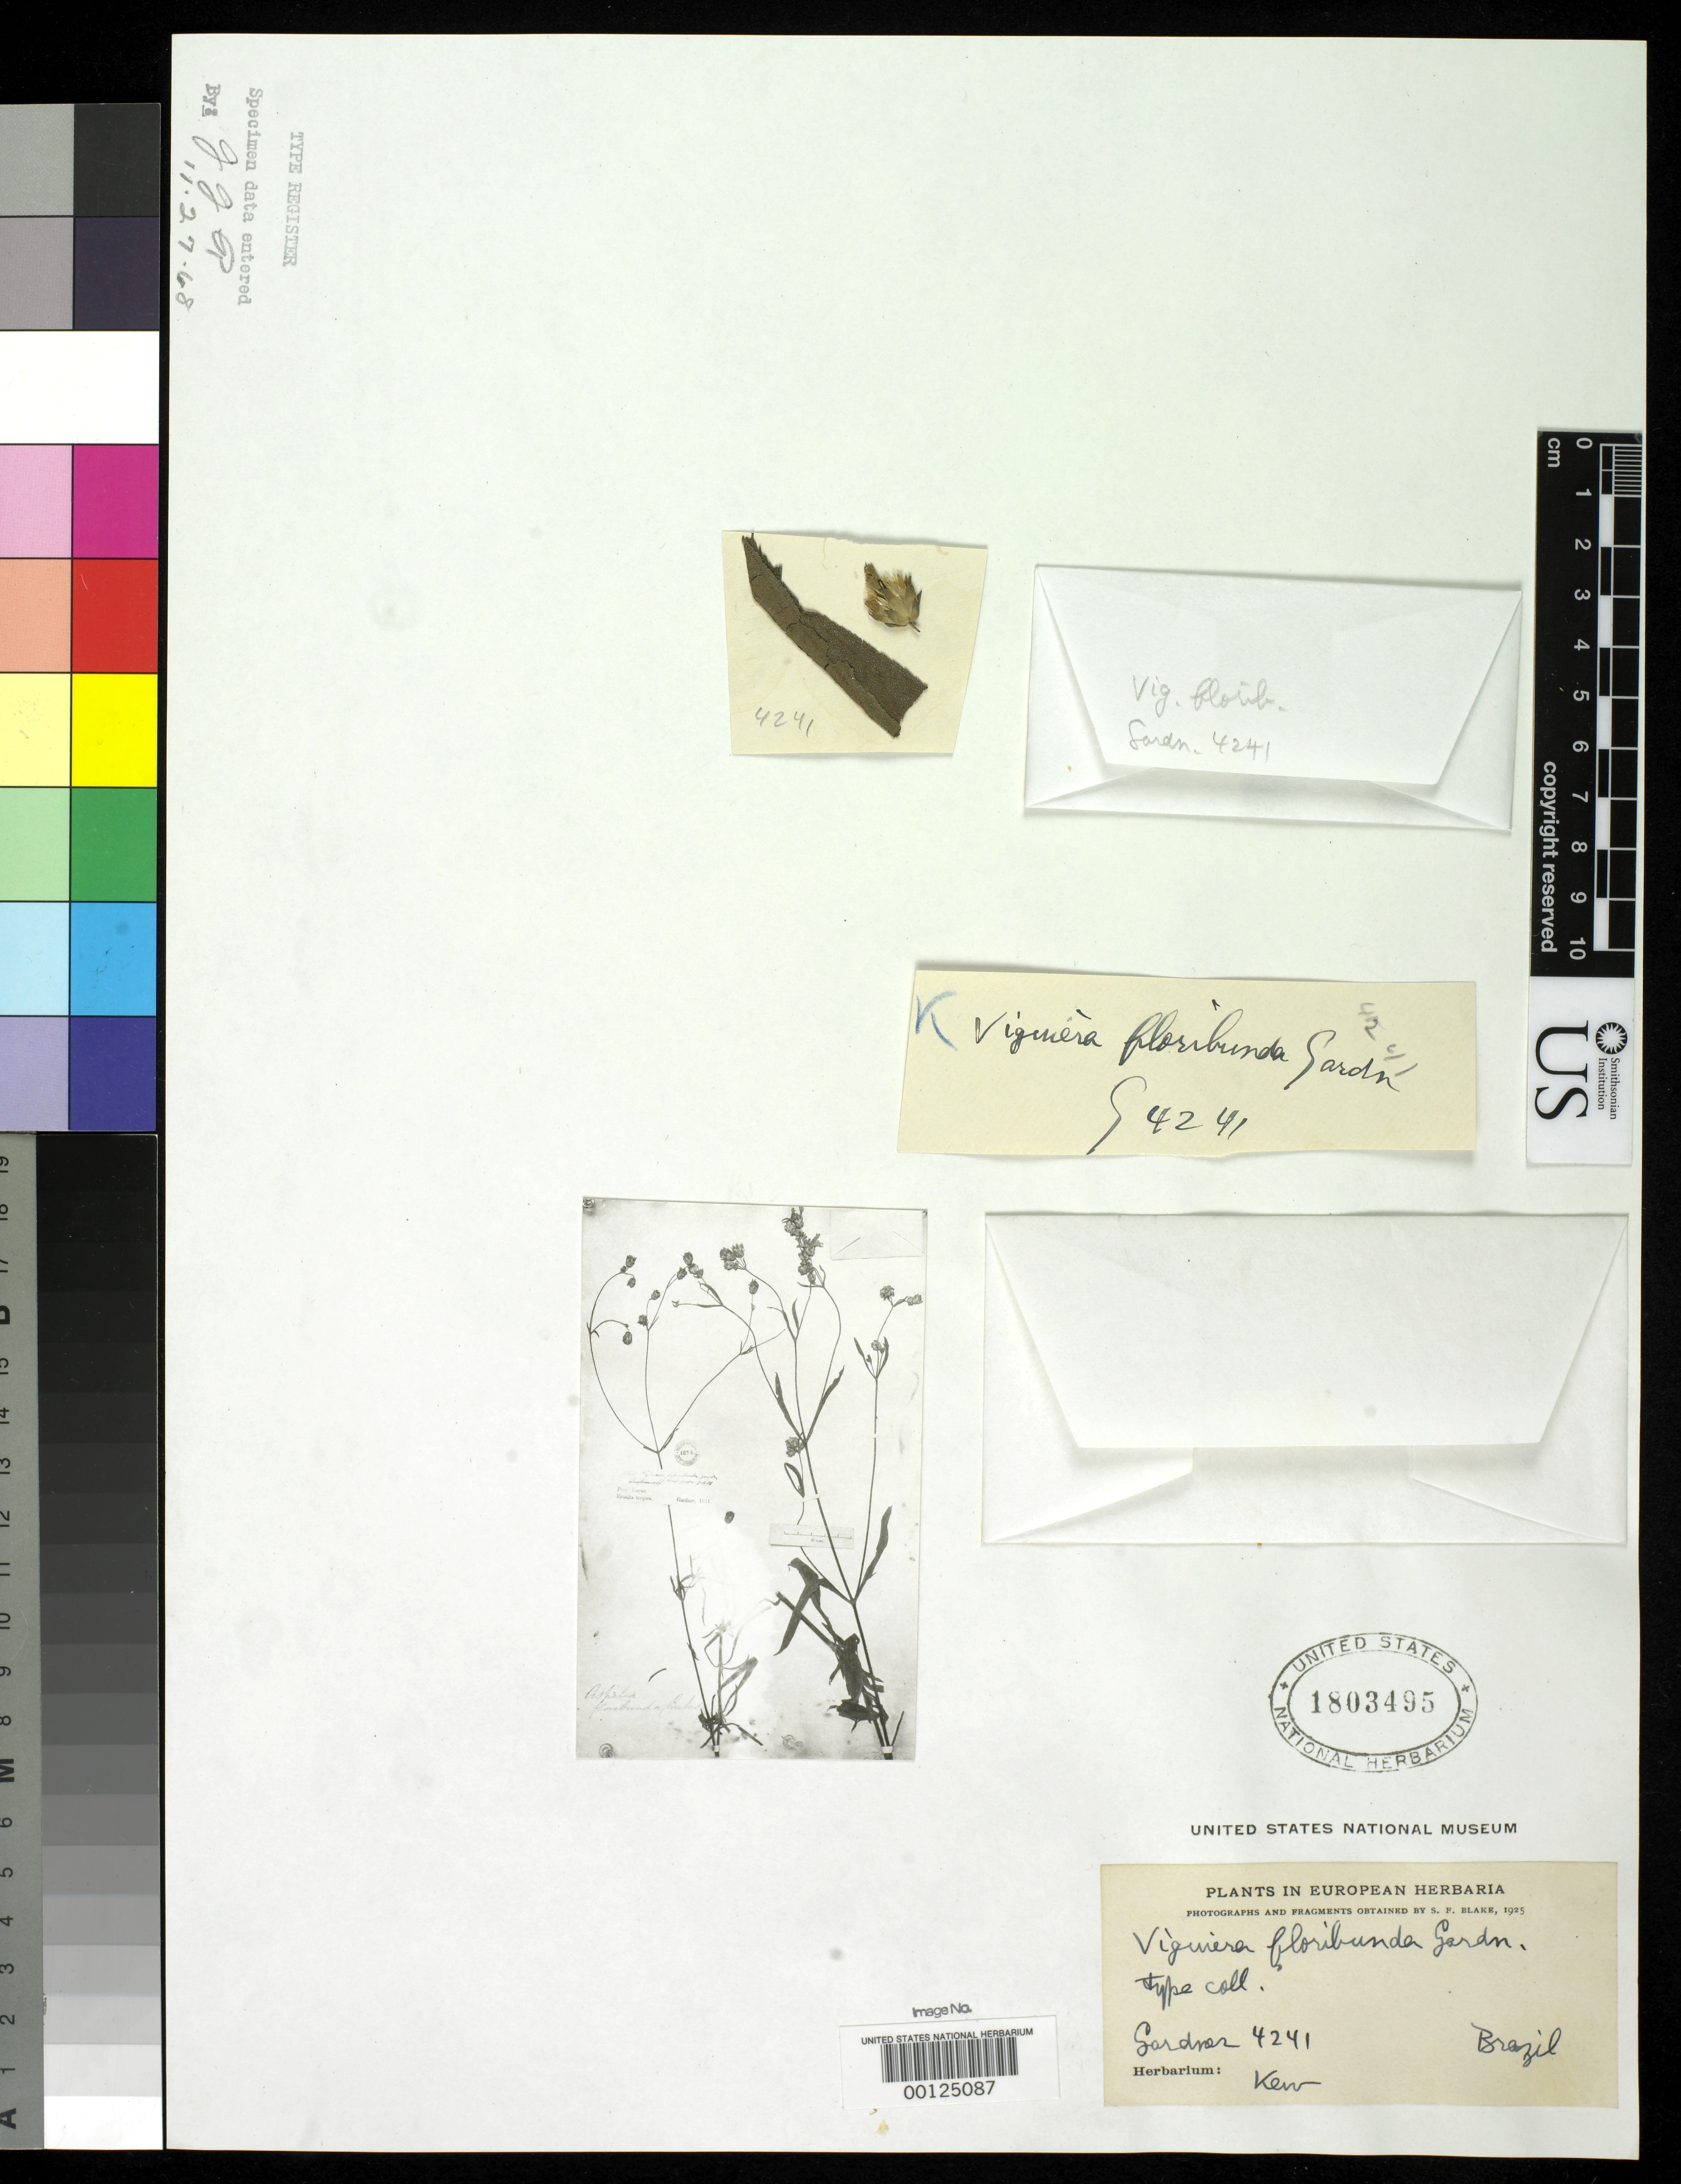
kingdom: Plantae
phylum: Tracheophyta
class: Magnoliopsida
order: Asterales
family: Asteraceae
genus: Viguiera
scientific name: Viguiera floribunda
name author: Gardner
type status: Type Fragment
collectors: G. Gardner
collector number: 4241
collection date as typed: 1841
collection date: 1841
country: Brazil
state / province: Goiás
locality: Inter Porto Imperial et Lunie, ad flum Tocantins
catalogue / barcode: US 1803495